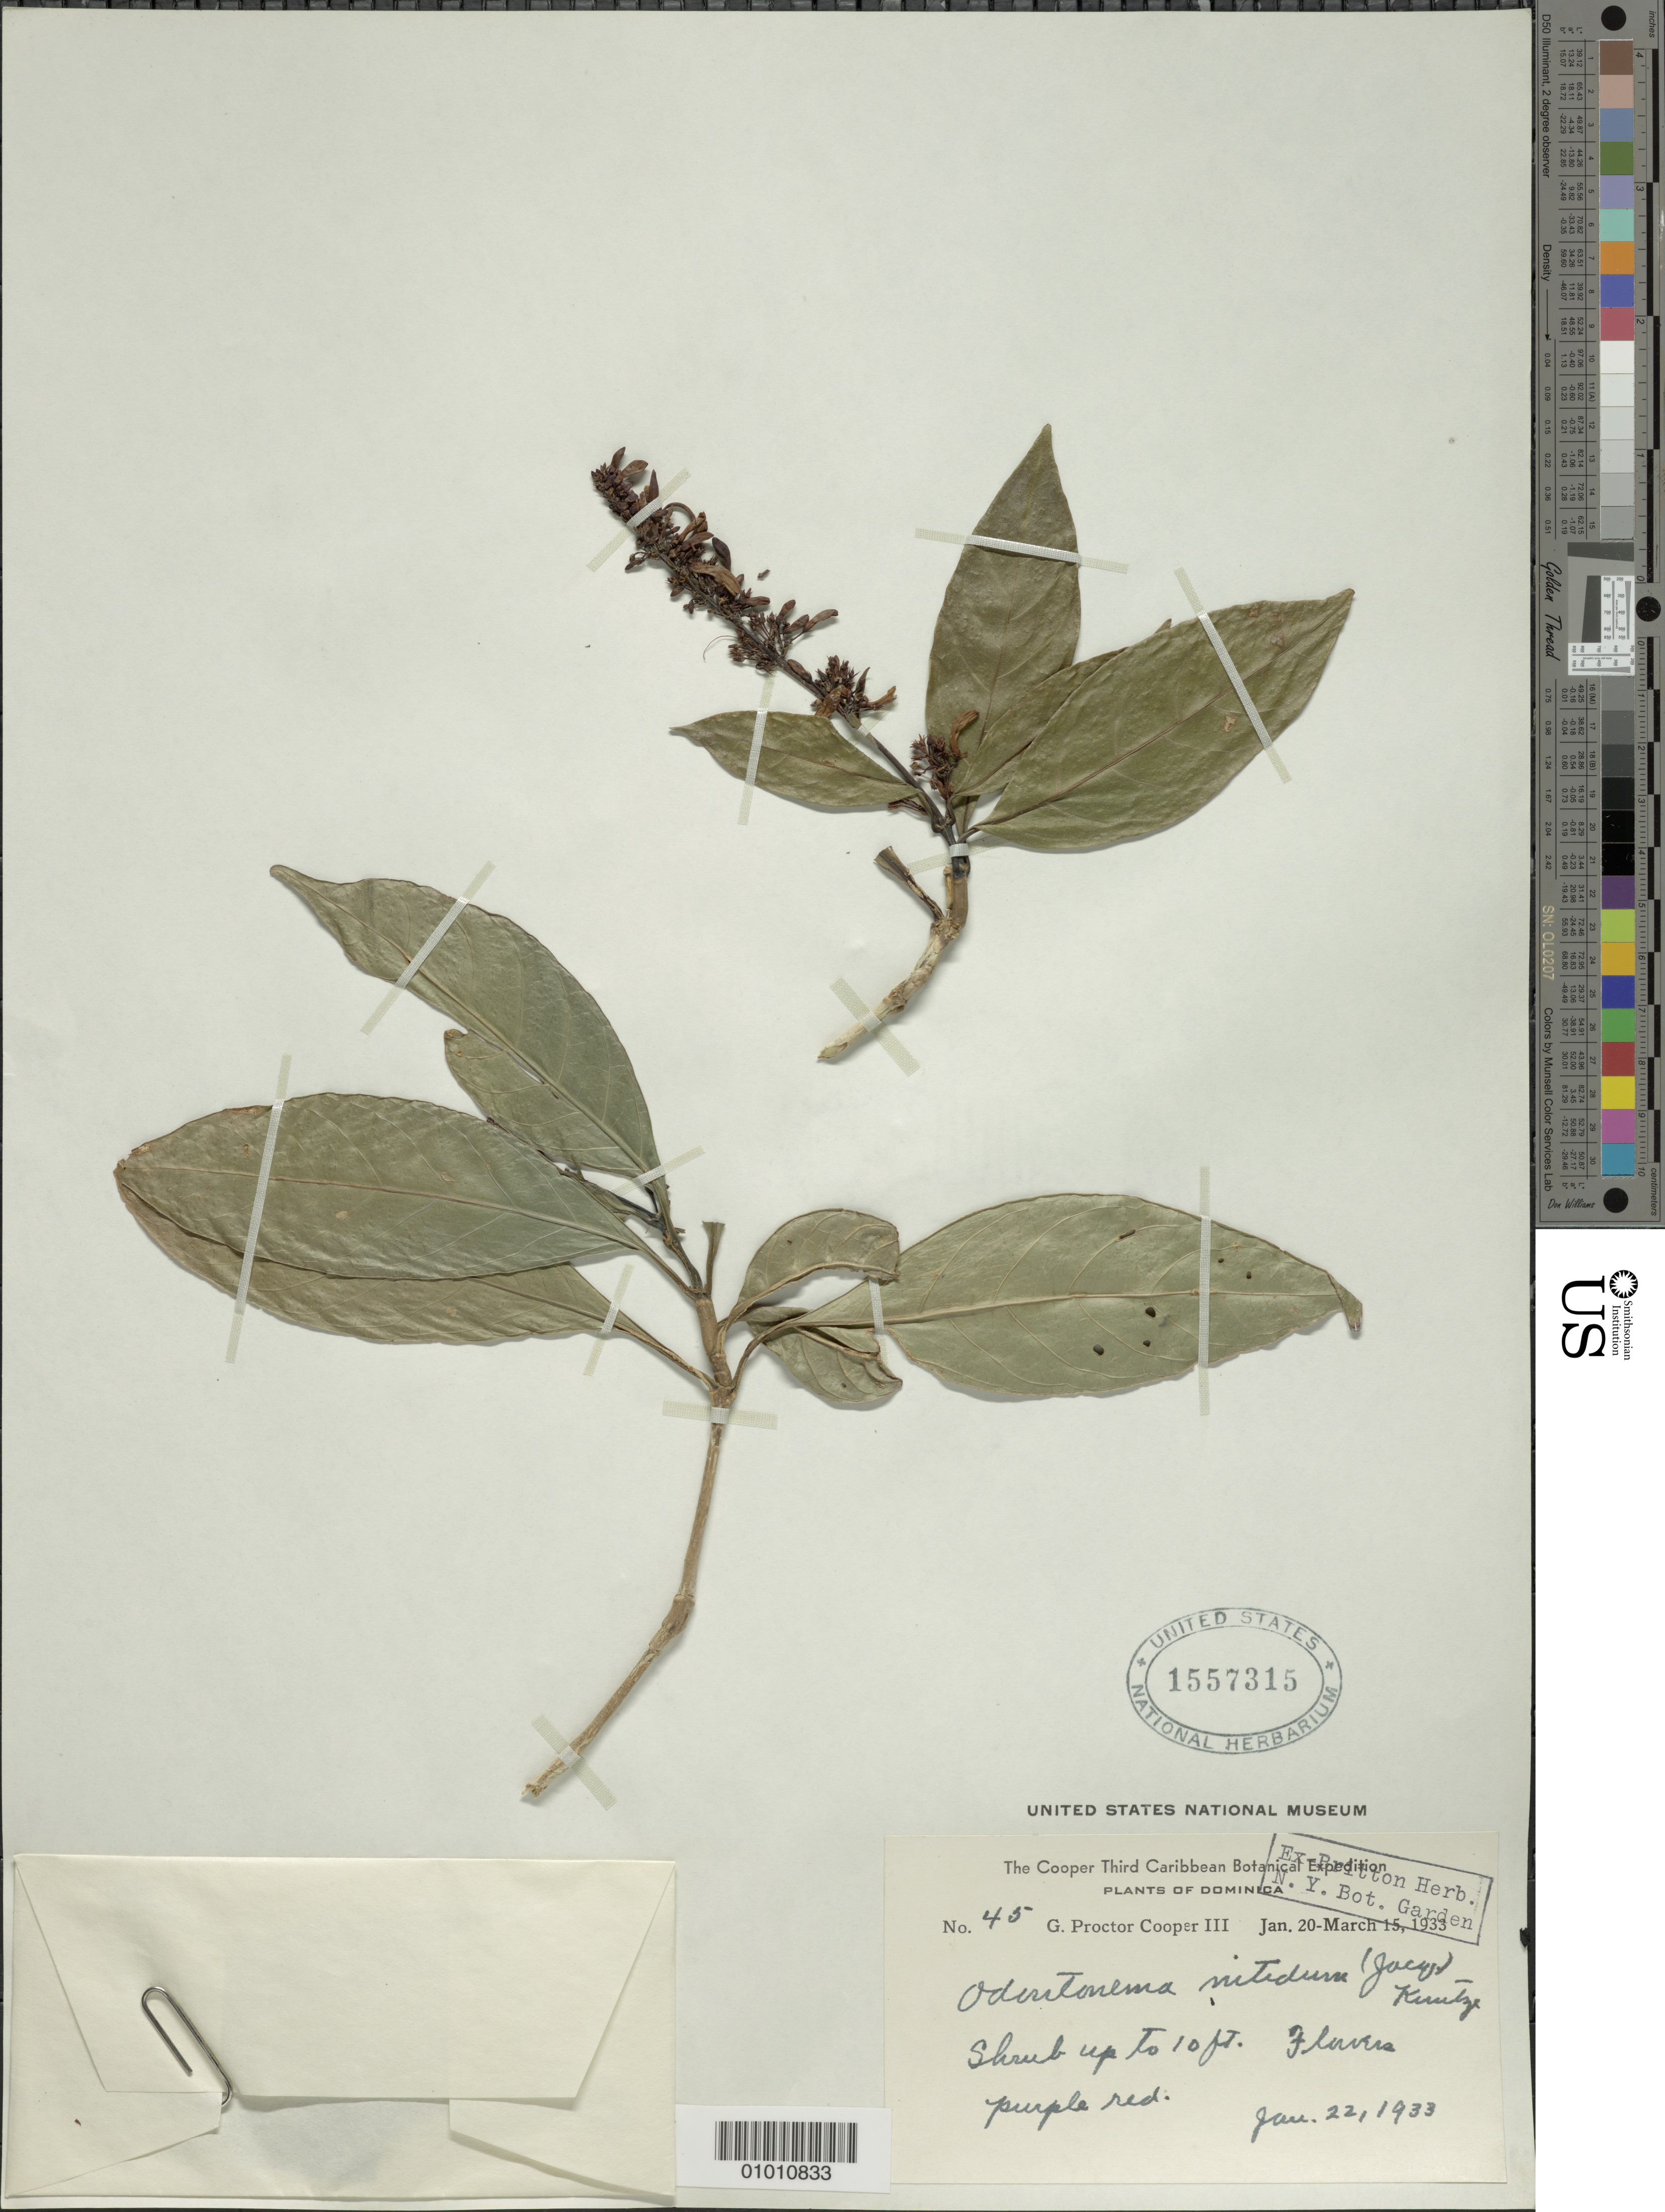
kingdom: Plantae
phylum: Tracheophyta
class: Magnoliopsida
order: Lamiales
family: Acanthaceae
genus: Odontonema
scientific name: Odontonema nitidum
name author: (Jacq.) Kuntze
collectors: G. Cooper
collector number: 45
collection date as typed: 22 Jan 1933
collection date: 1933-01-22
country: Dominica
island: Dominica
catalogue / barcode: US 1557315